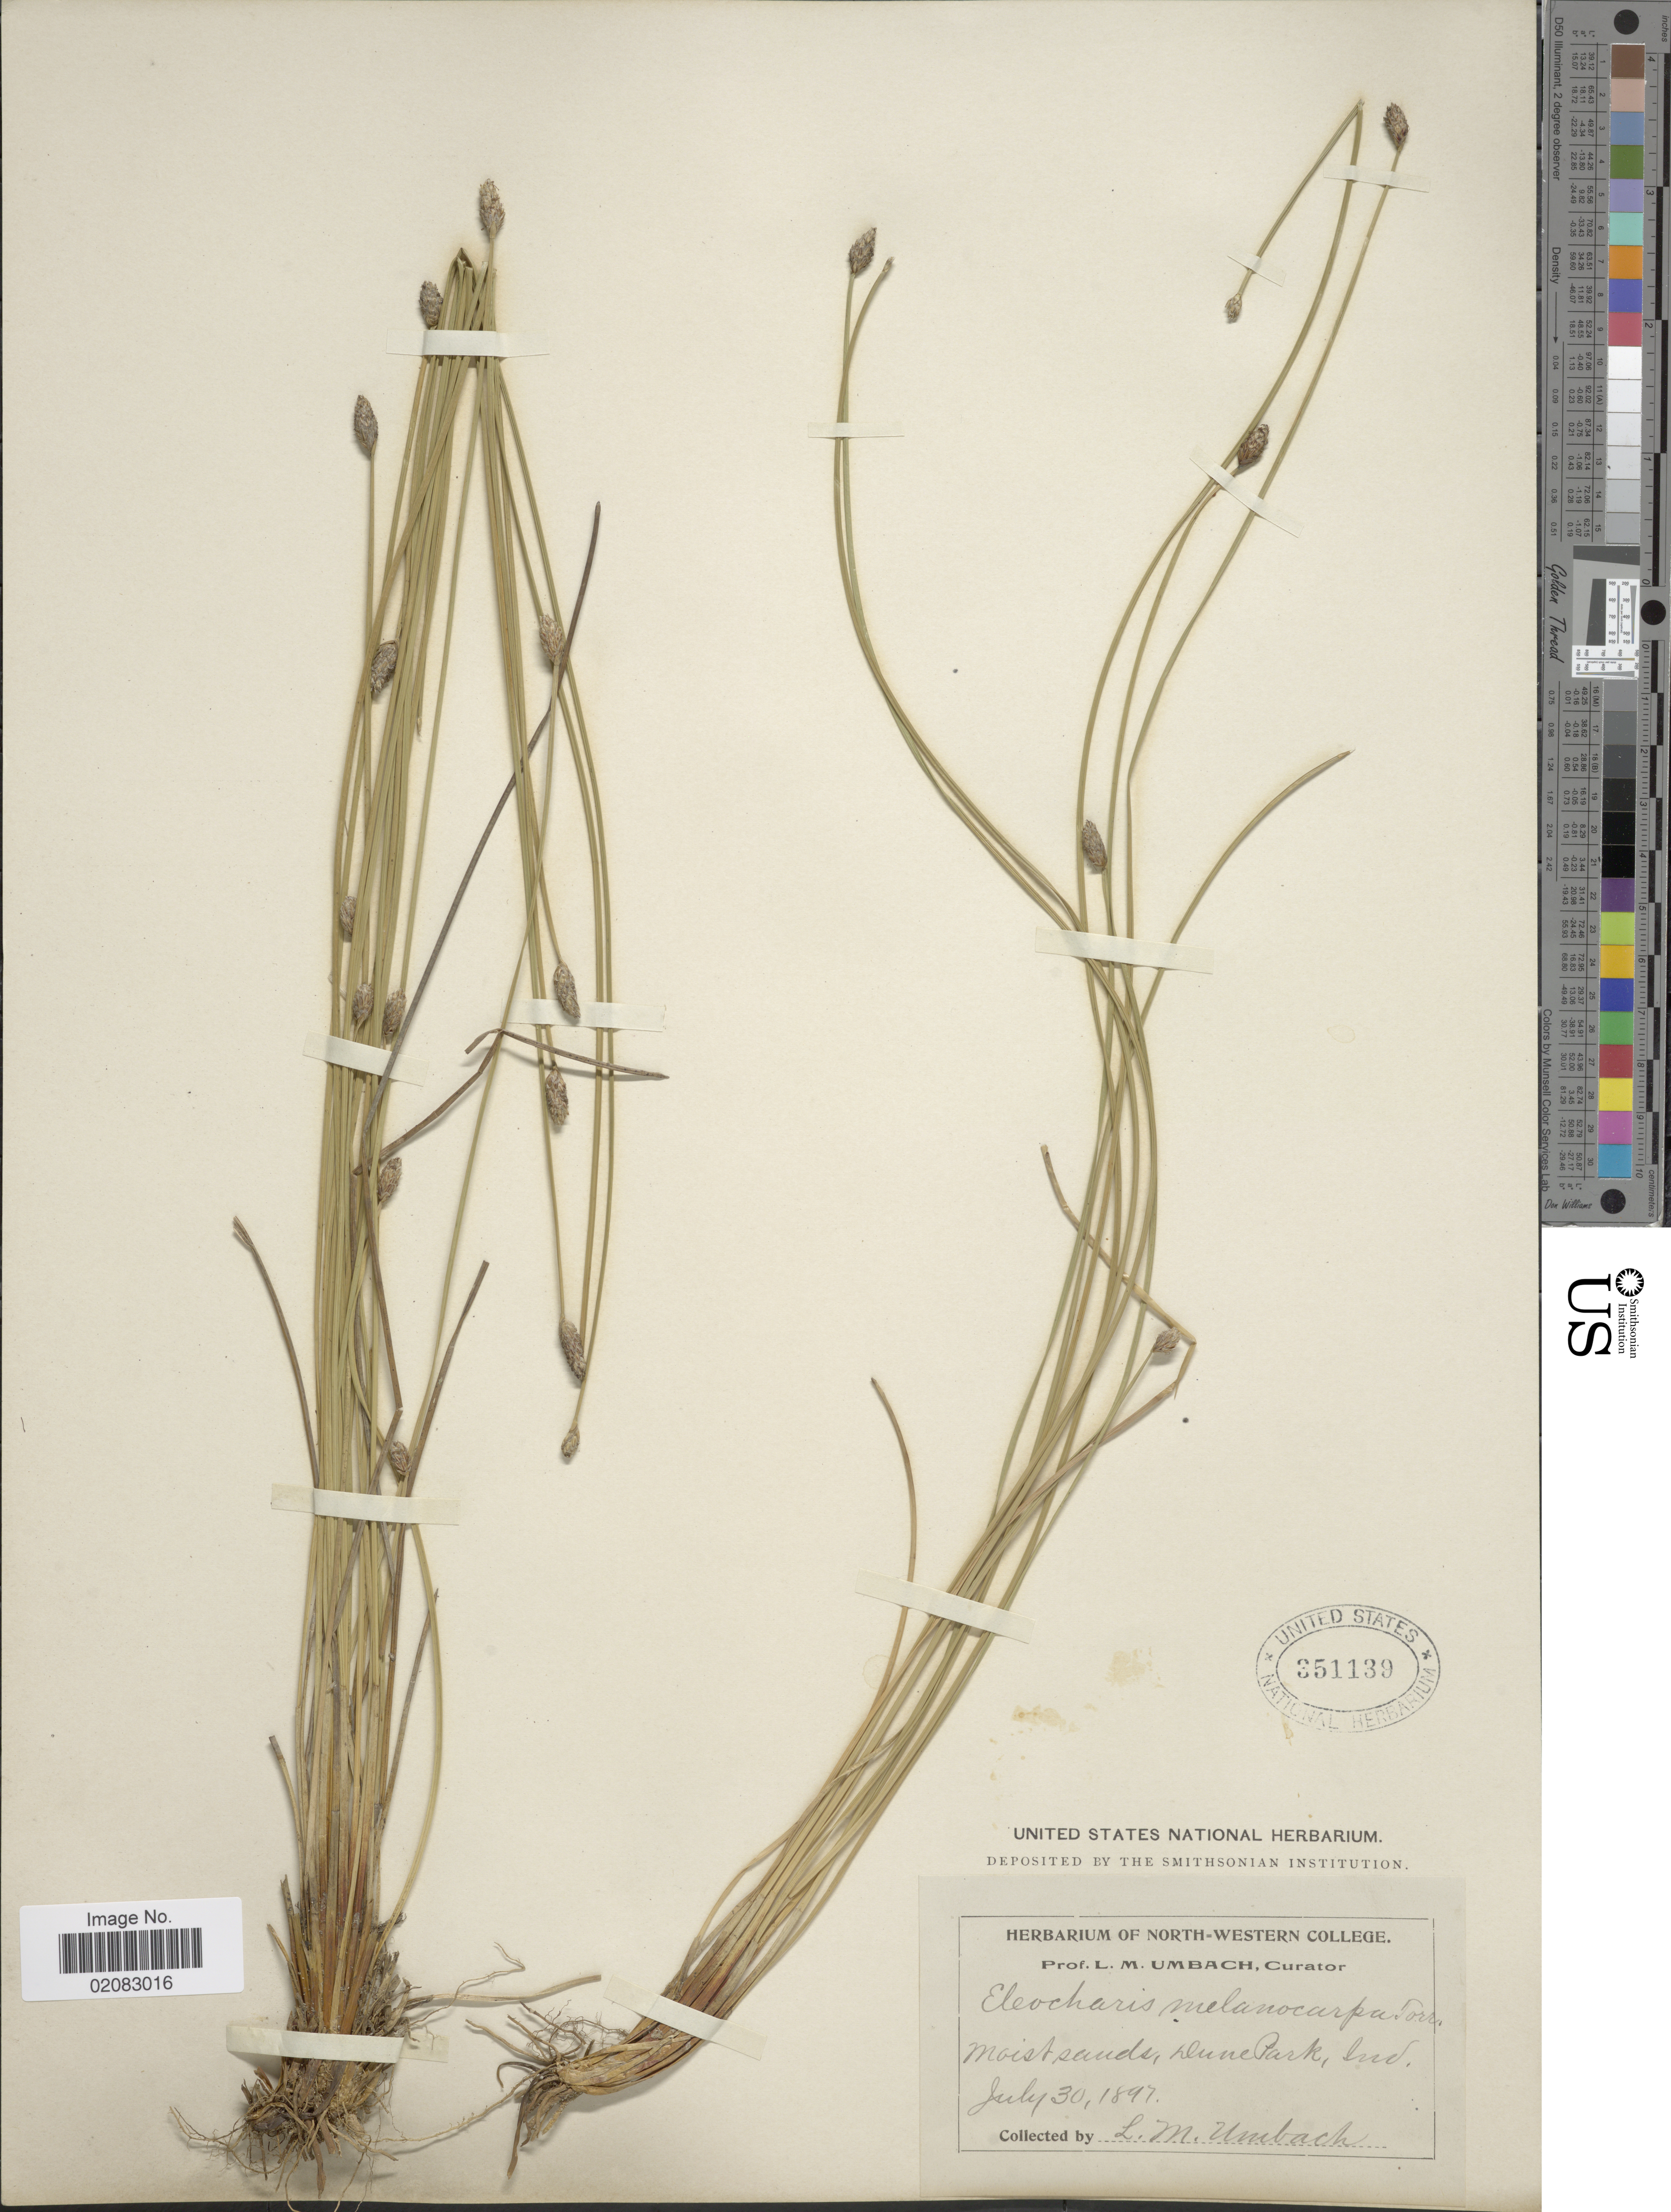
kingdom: Plantae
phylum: Tracheophyta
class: Liliopsida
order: Poales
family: Cyperaceae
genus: Eleocharis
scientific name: Eleocharis melanocarpa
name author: Torr.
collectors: L. M. Umbach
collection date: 1897-07-30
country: United States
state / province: Indiana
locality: Moist sands, Dune Park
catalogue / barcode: US 351139